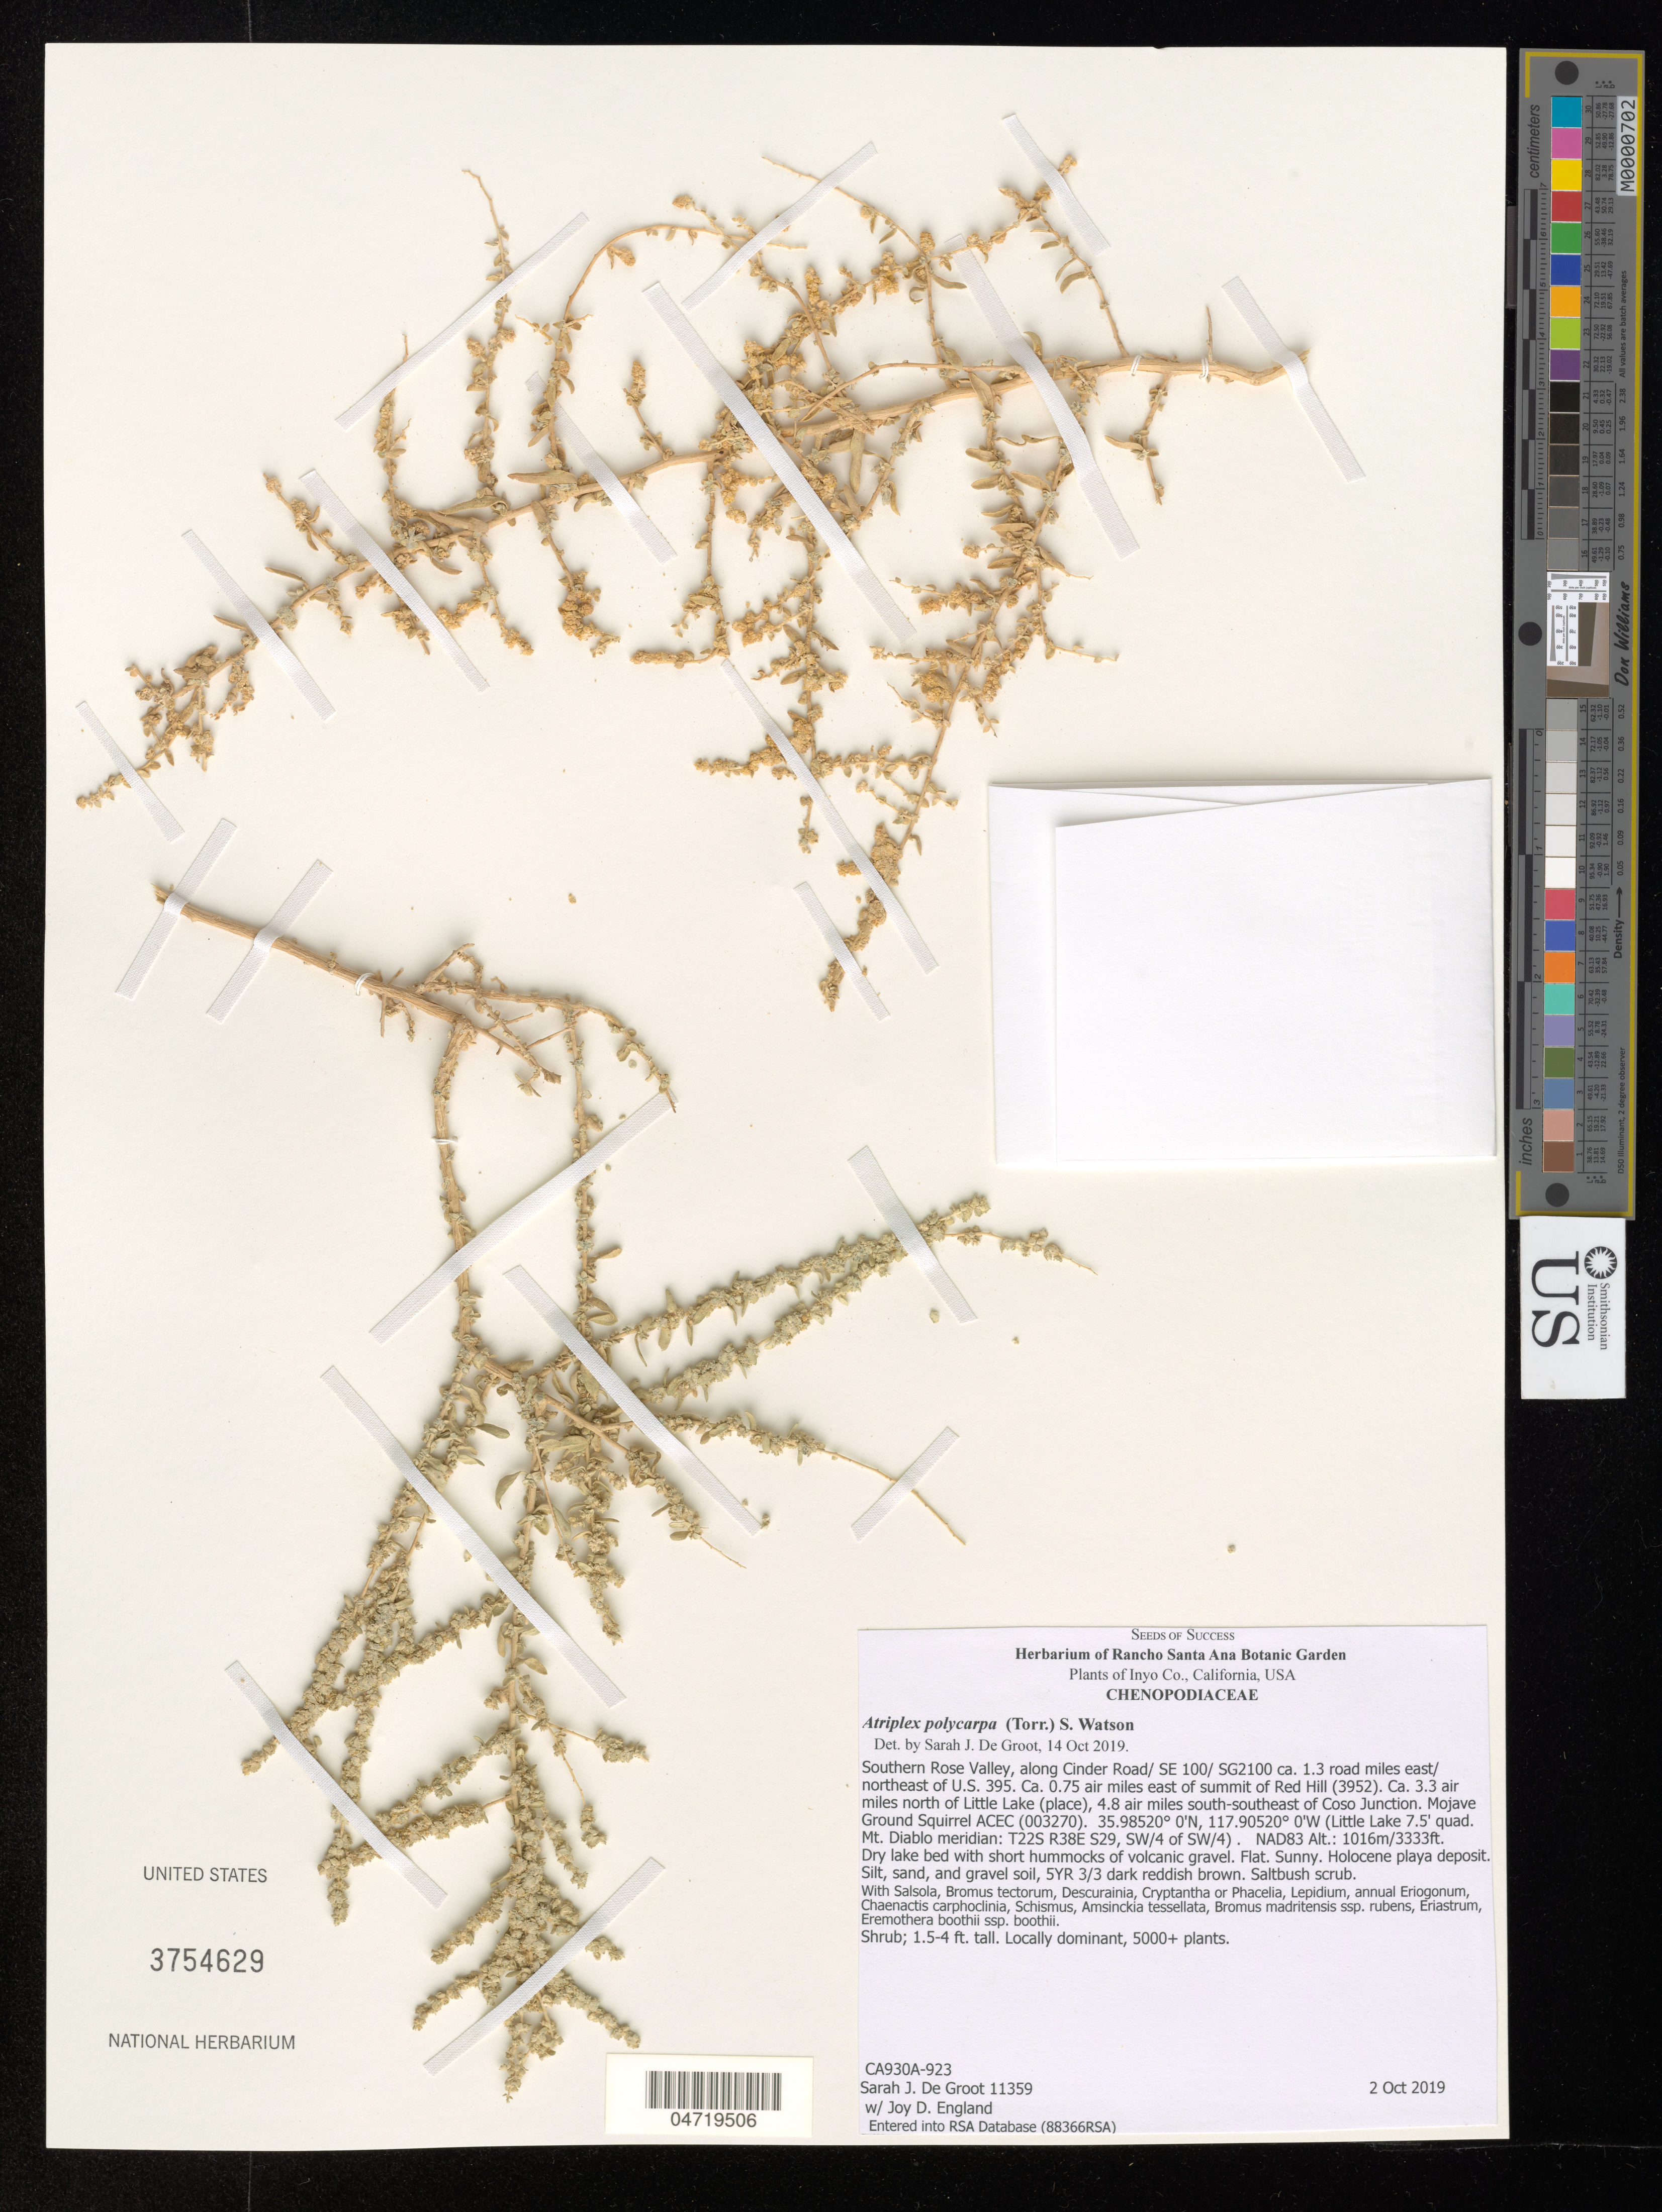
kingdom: Plantae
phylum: Tracheophyta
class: Magnoliopsida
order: Caryophyllales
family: Amaranthaceae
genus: Atriplex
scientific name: Atriplex polycarpa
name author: (Torr.) S. Watson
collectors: S. De Groot & J. England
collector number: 11359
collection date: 2019-10-02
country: United States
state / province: California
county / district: Inyo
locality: Inyo Co. Southern Rose Valley, along Cinder Road/ SE 100/ SG2100 ca. 1.3 road miles east/ northeast of U.S. 395. Ca. 0.75 air miles east of summit of Red Hill (3952). Ca. 3.3 air miles north of Little Lake (place), 4.8 air miles south-southeast of Coso Junction. Mojave Ground Squirrel ACEC (003270). (Little Lake 7.5' quad. Mt. Diablo meridian: T22S R38E S29, SW/4 of SW/4). NAD83.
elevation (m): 1016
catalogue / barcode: US 3754629